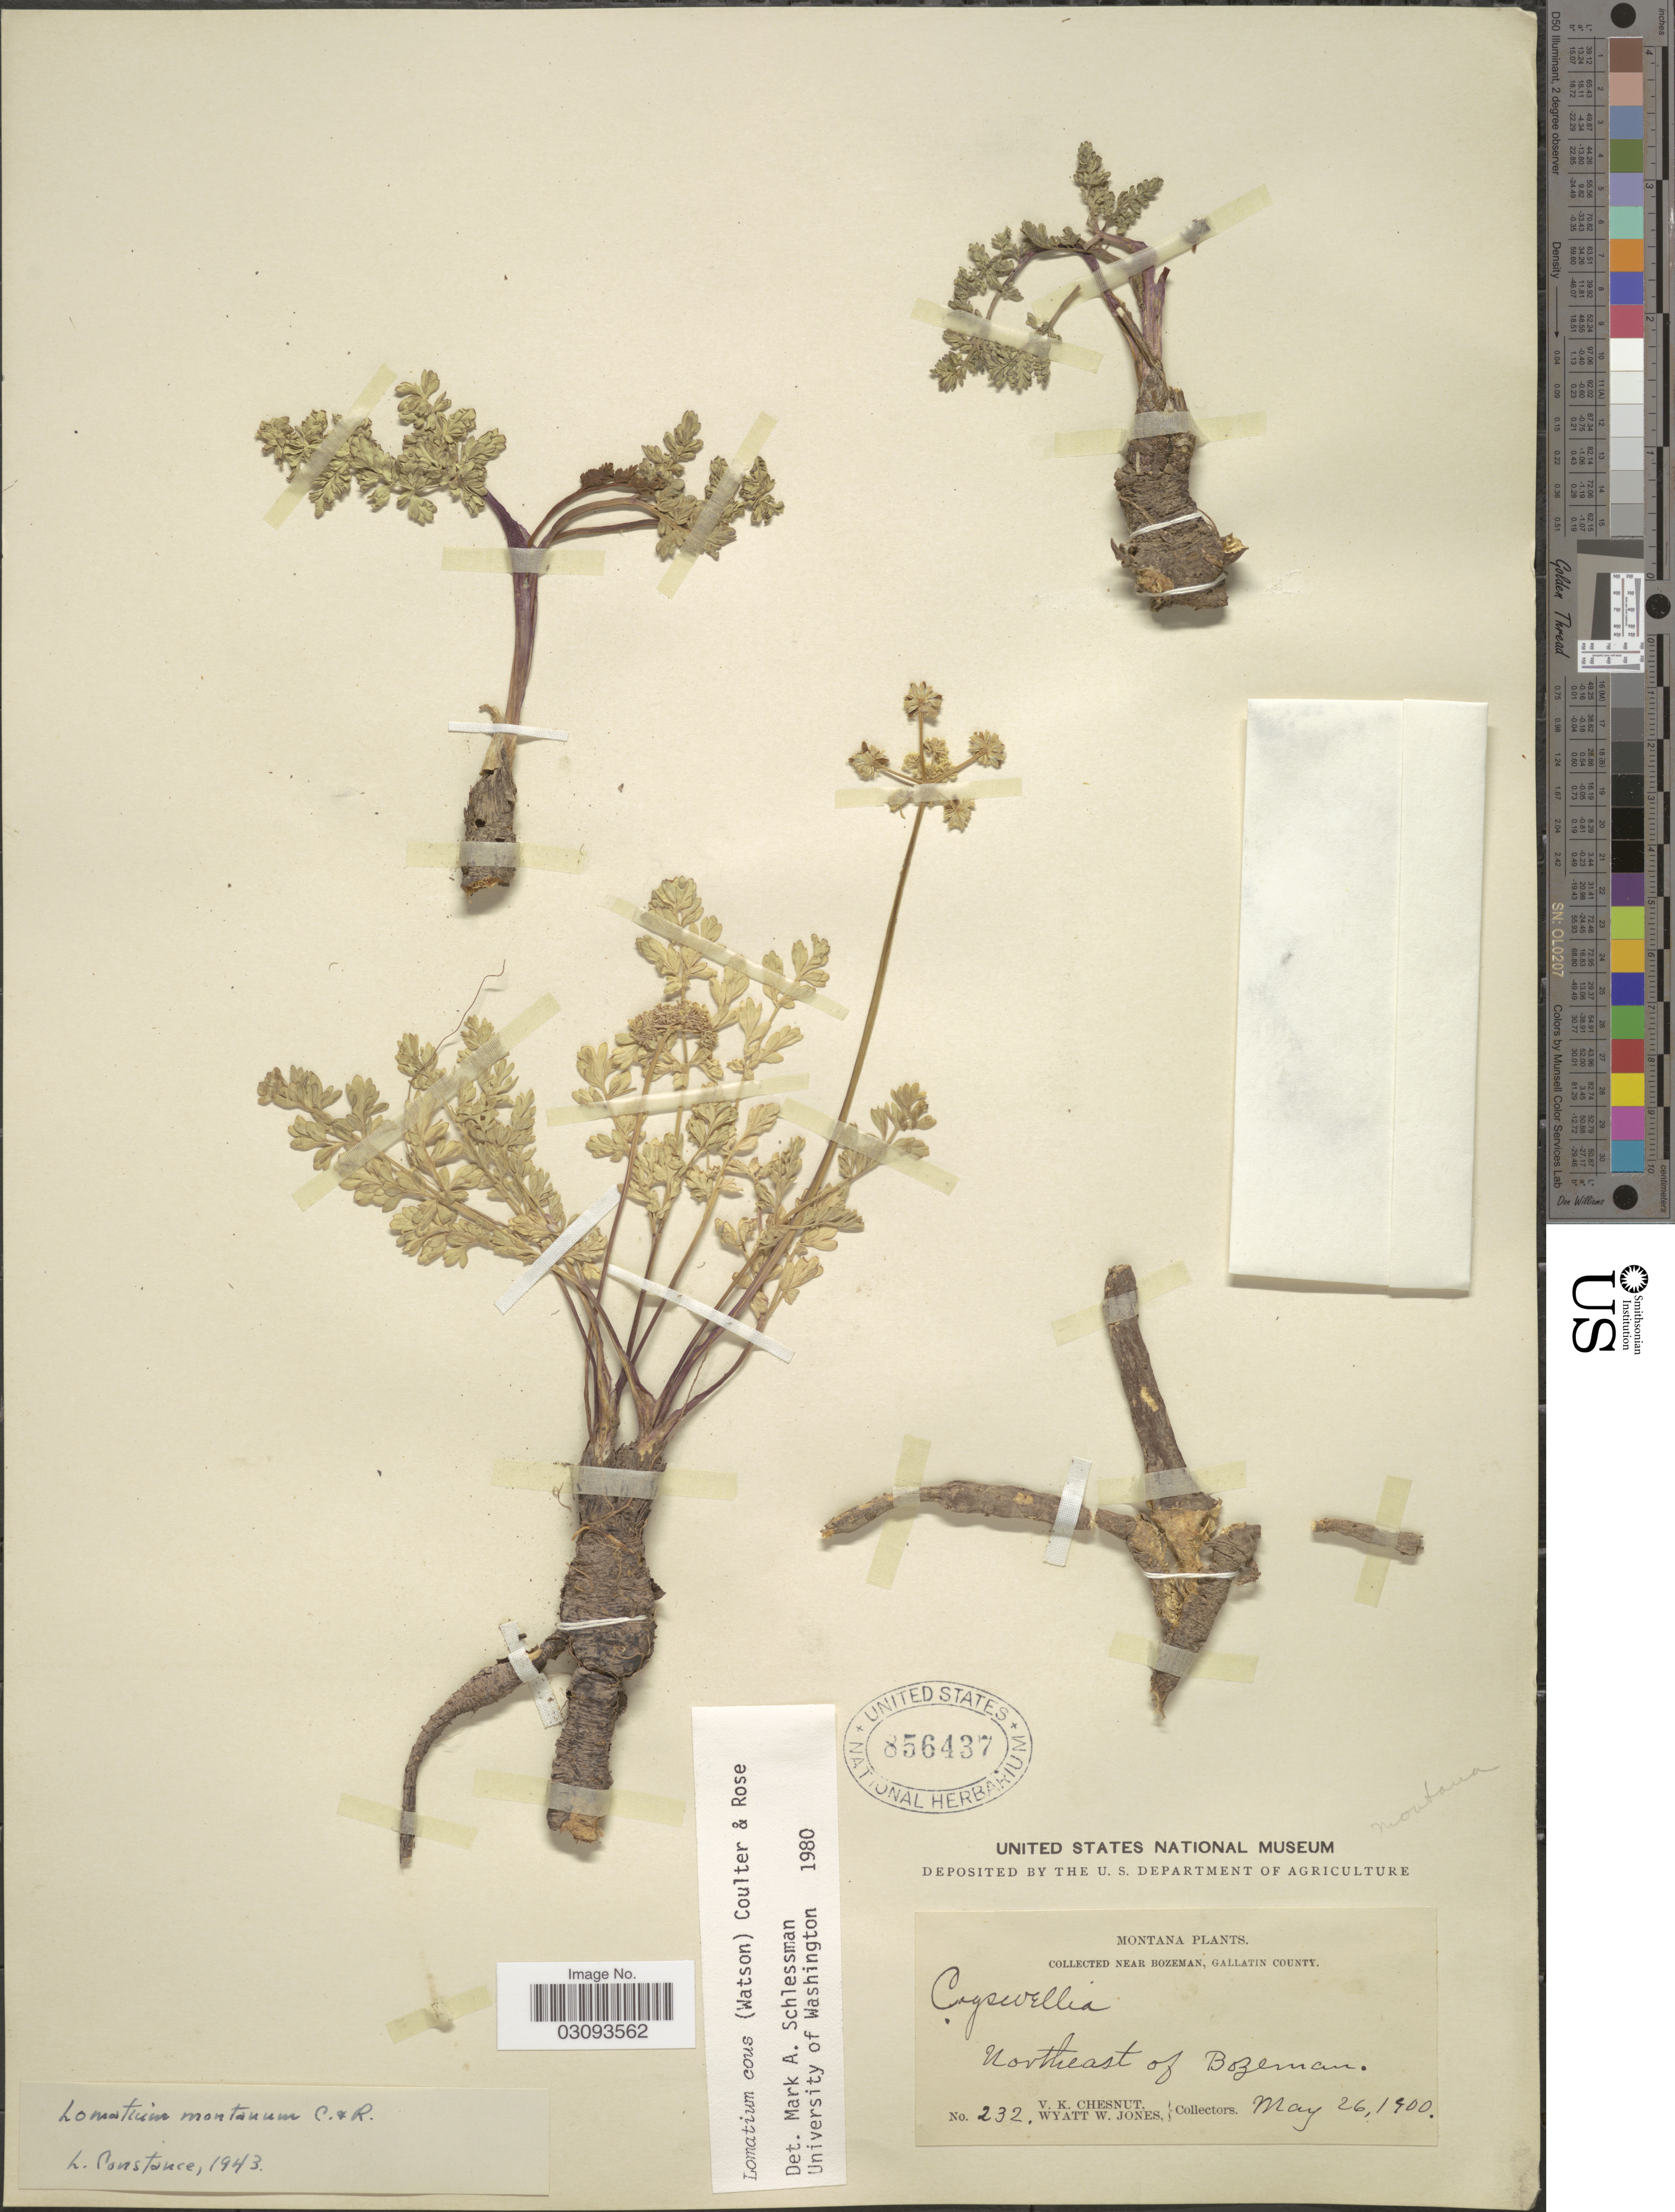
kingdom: Plantae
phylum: Tracheophyta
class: Magnoliopsida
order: Apiales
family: Apiaceae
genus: Lomatium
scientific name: Lomatium cous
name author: (S. Watson) J.M. Coult. & Rose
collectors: V. Chesnut & W. W. Jones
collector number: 232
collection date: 1900-05-26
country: United States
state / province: Montana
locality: Near Bozeman, Gallatin County. Northeast of Bozeman.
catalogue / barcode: US 856437